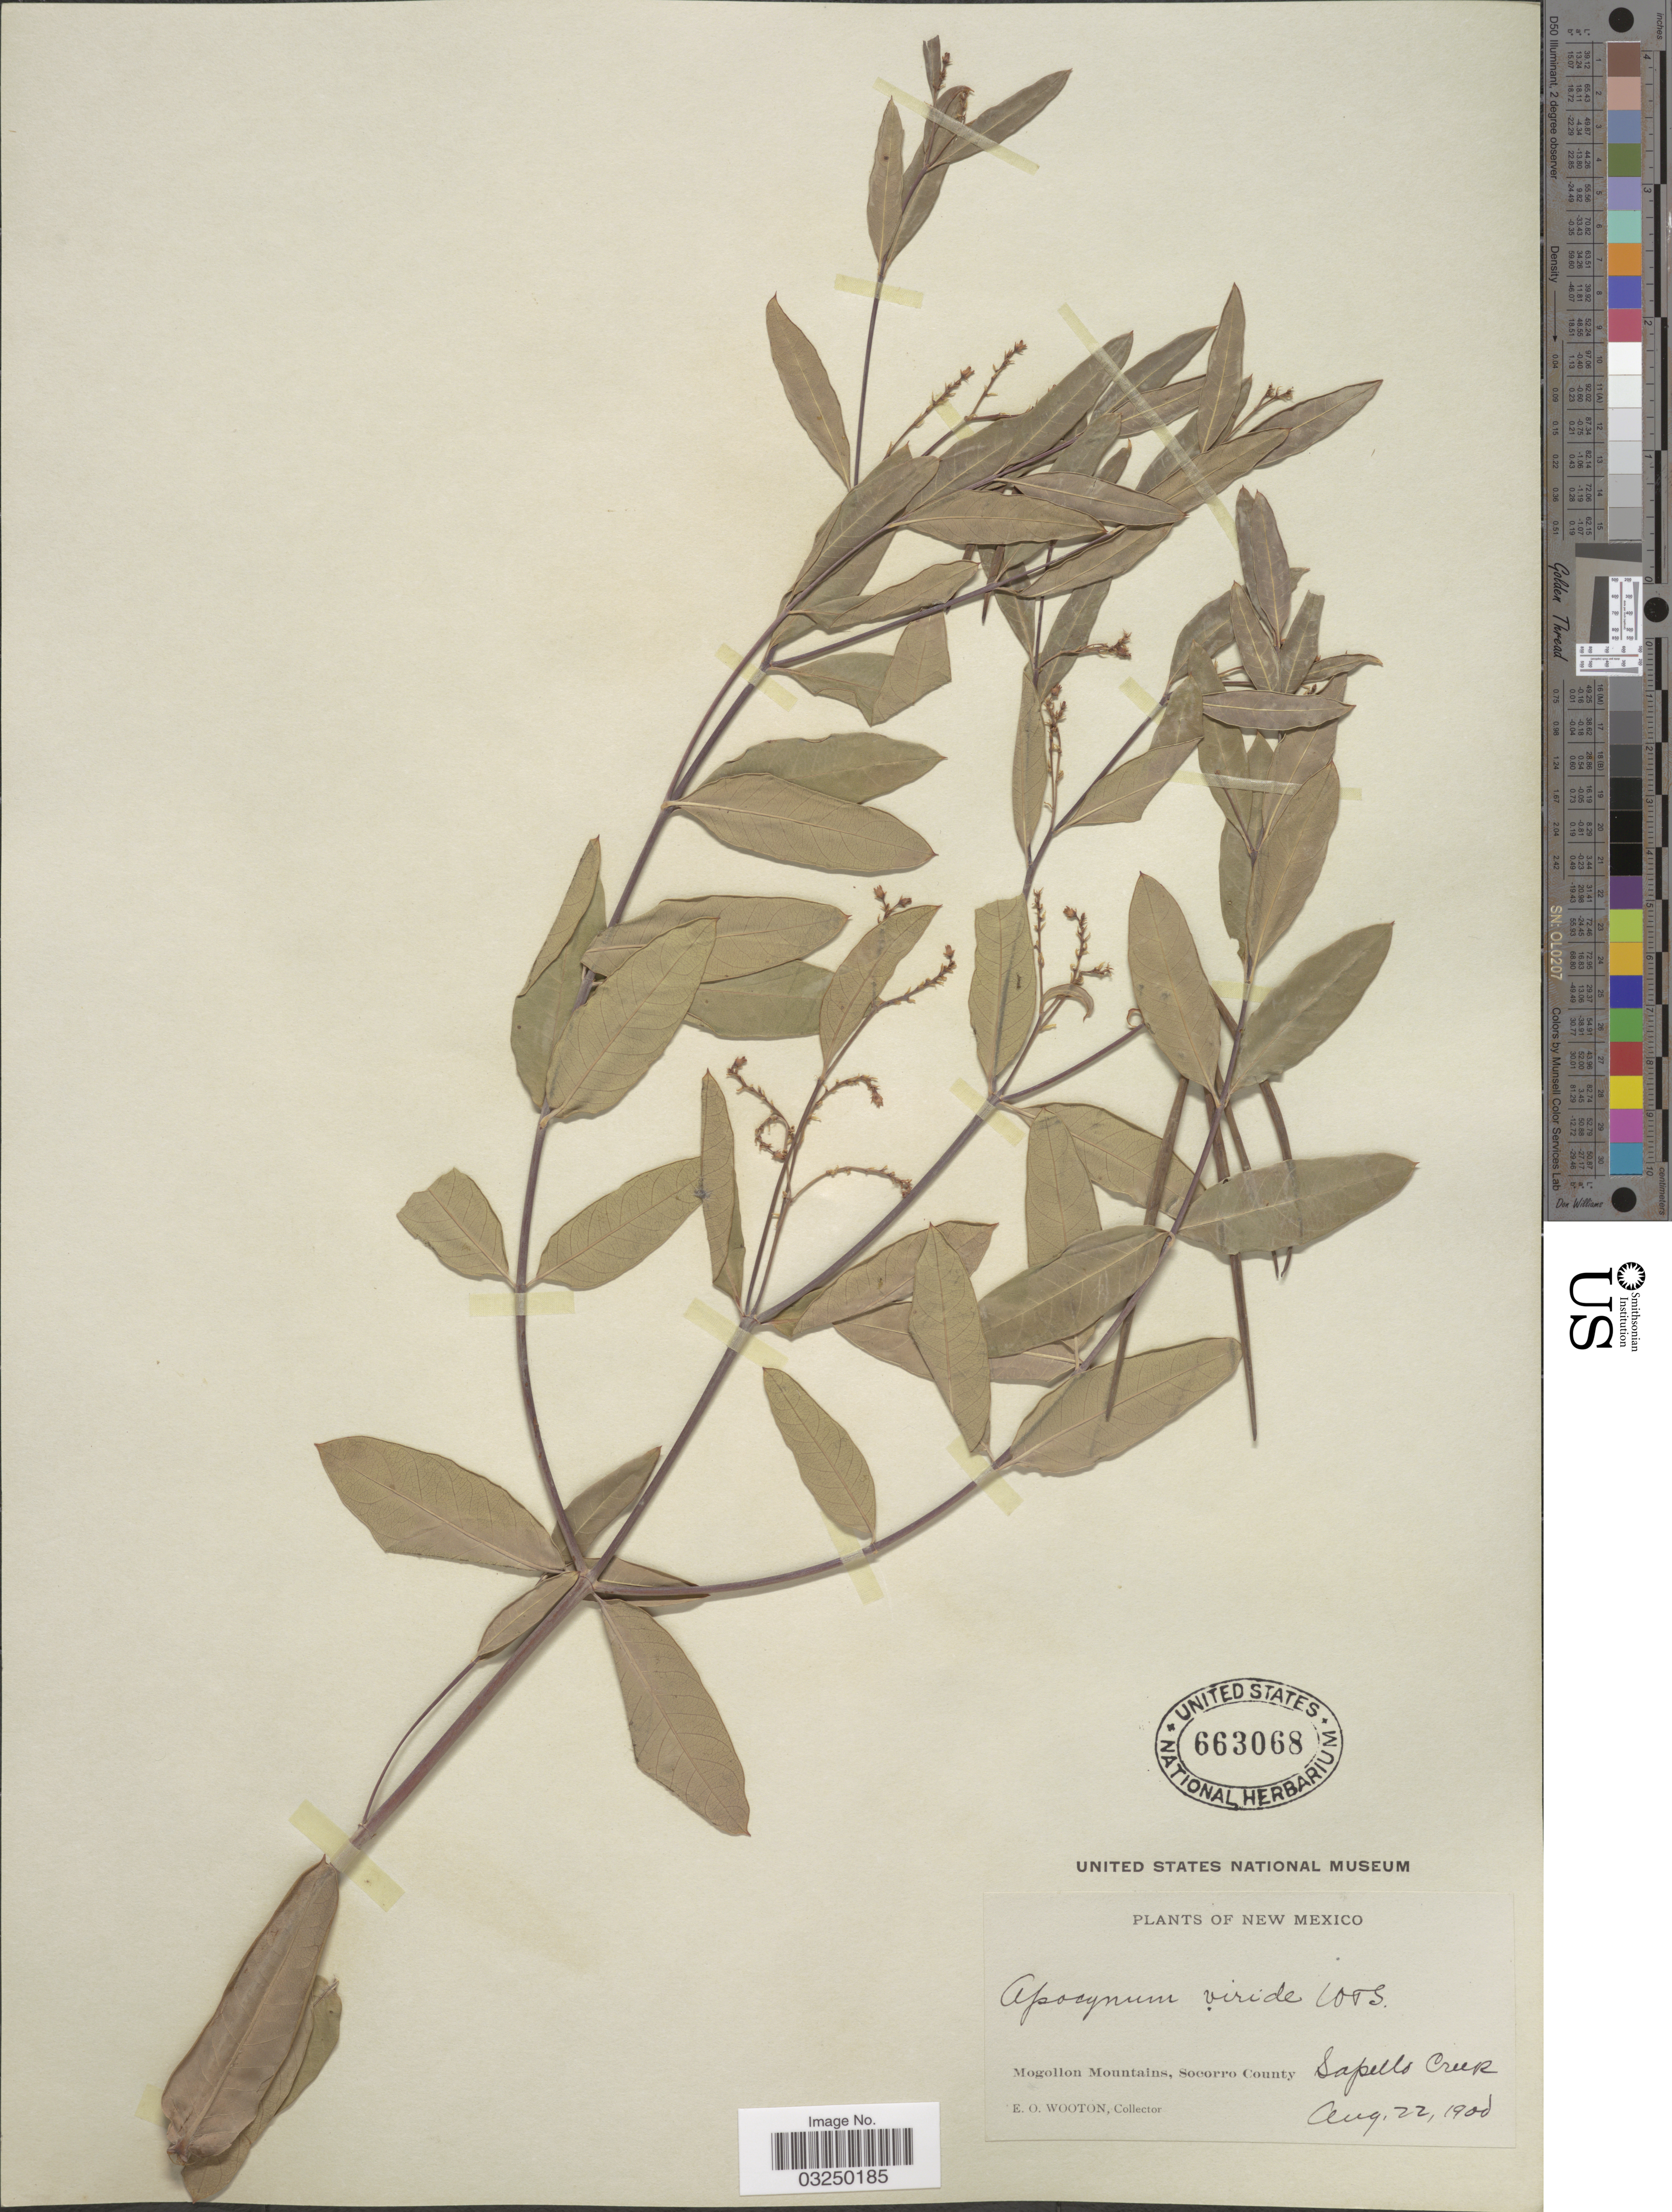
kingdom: Plantae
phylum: Tracheophyta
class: Magnoliopsida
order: Gentianales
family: Apocynaceae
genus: Apocynum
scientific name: Apocynum viride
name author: Wooton & Standl.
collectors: E. O. Wooton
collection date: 1900-08-22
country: United States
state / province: New Mexico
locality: Mogollon Mountains, Socorro County. Sapello Creek.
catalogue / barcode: US 663068